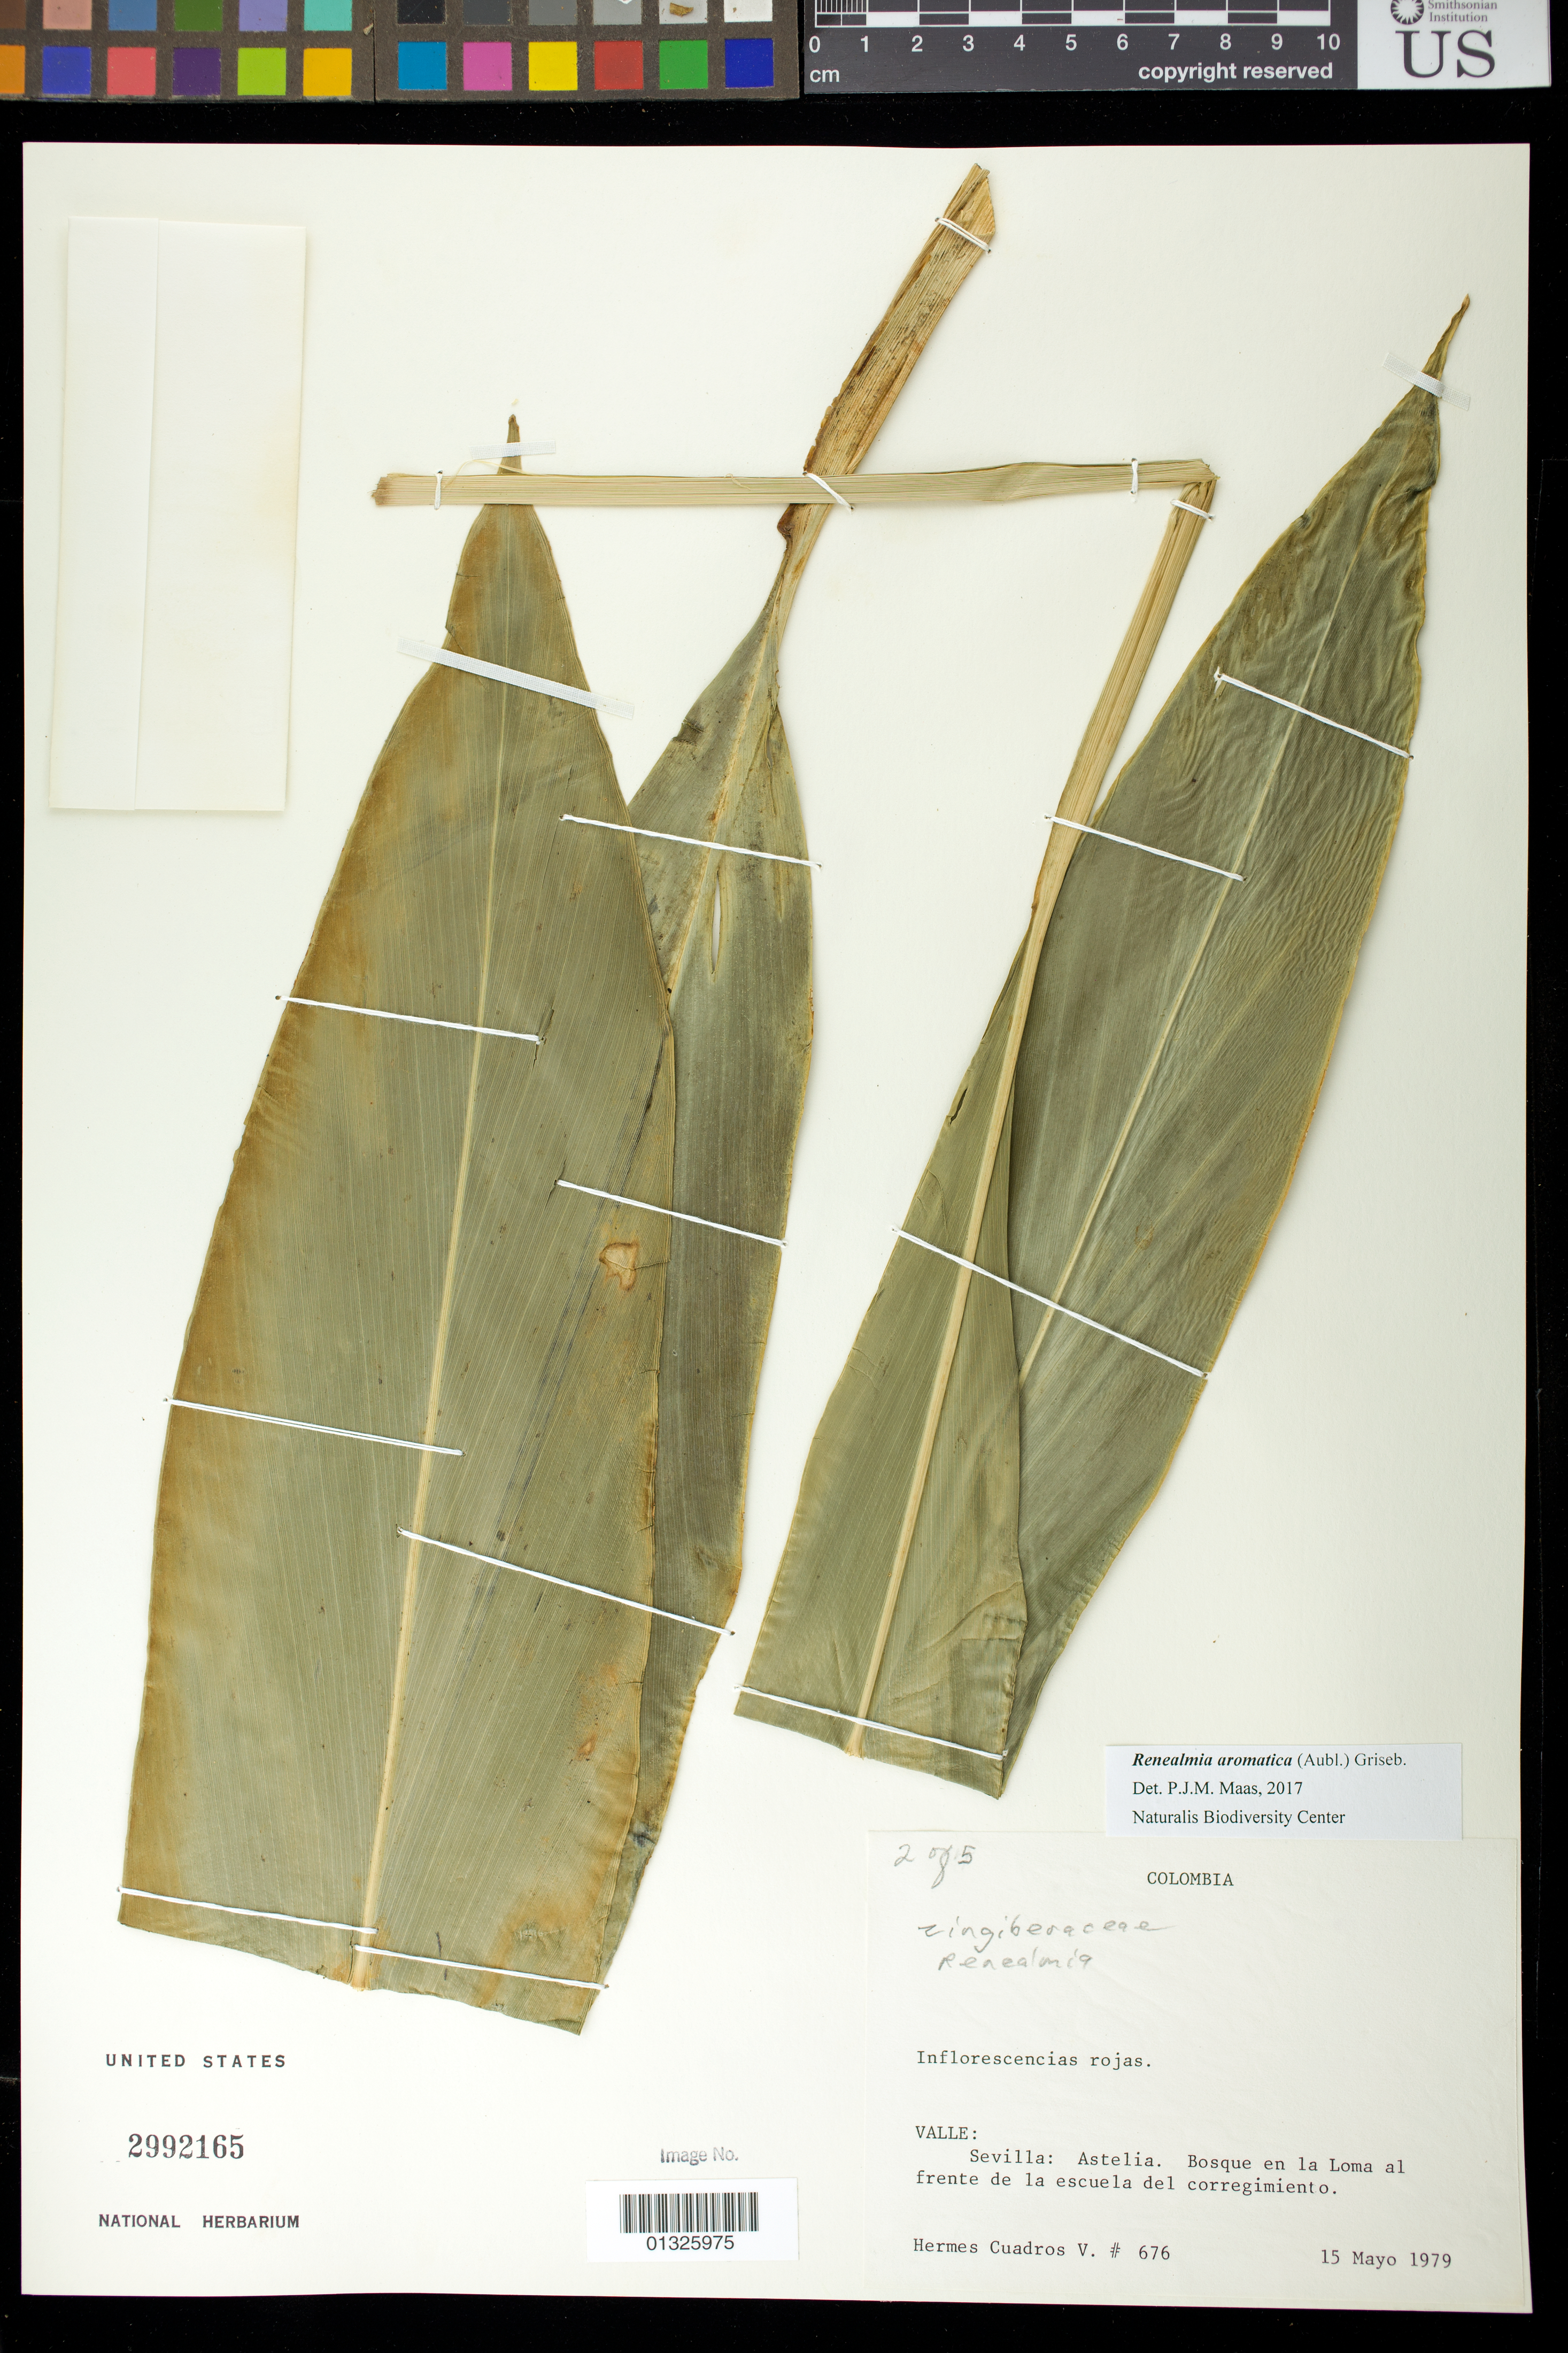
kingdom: Plantae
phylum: Tracheophyta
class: Liliopsida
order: Zingiberales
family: Zingiberaceae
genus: Renealmia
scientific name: Renealmia aromatica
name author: (Aubl.) Griseb.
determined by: Maas, Paul J. M.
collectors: H. Cuadros V.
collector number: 676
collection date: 1979-05-15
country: Colombia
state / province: Valle del Cauca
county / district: Sevilla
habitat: Bosque en la Loma al frente de la escuela del corregimiento.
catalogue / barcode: US 2992165